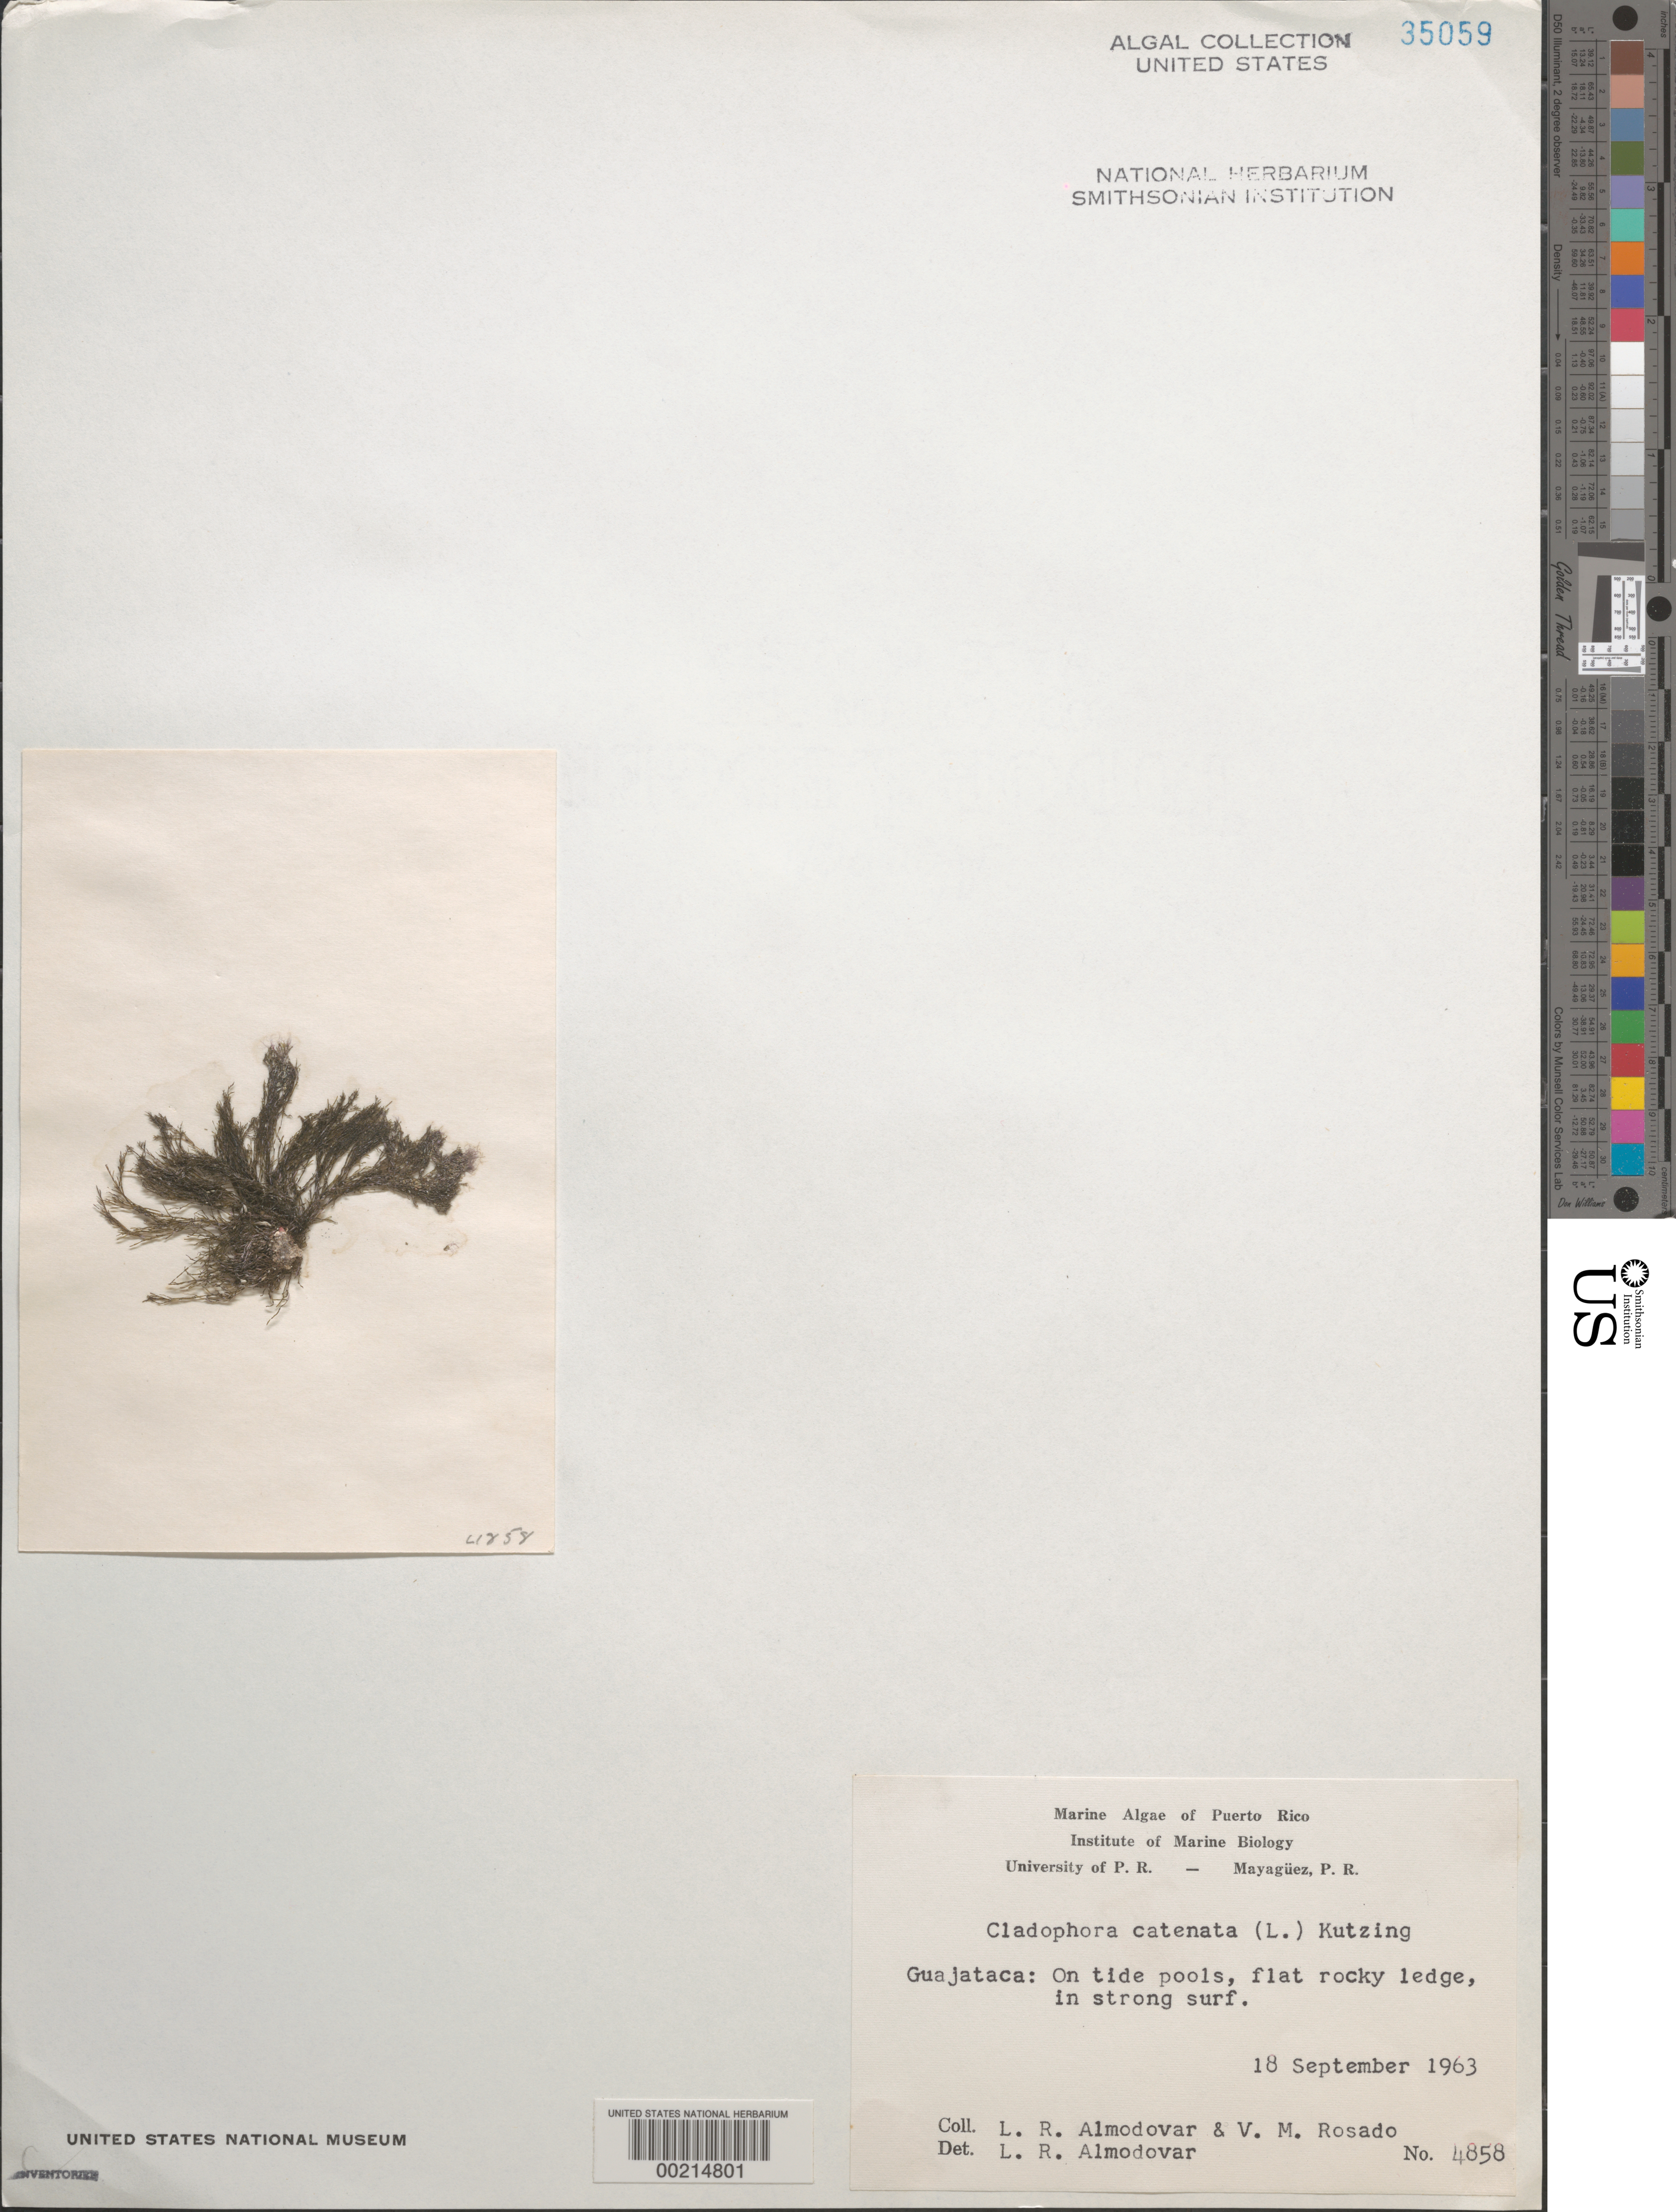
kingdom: Plantae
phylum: Chlorophyta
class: Ulvophyceae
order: Cladophorales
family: Cladophoraceae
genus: Cladophora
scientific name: Cladophora catenata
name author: (L.) Kütz.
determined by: Almodovar, L. R.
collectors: L. Almodovar & V. Rosado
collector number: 4858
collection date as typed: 18 Sep 1963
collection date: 1963-09-18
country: Puerto Rico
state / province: Isabela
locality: Guajataca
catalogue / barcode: US 35059